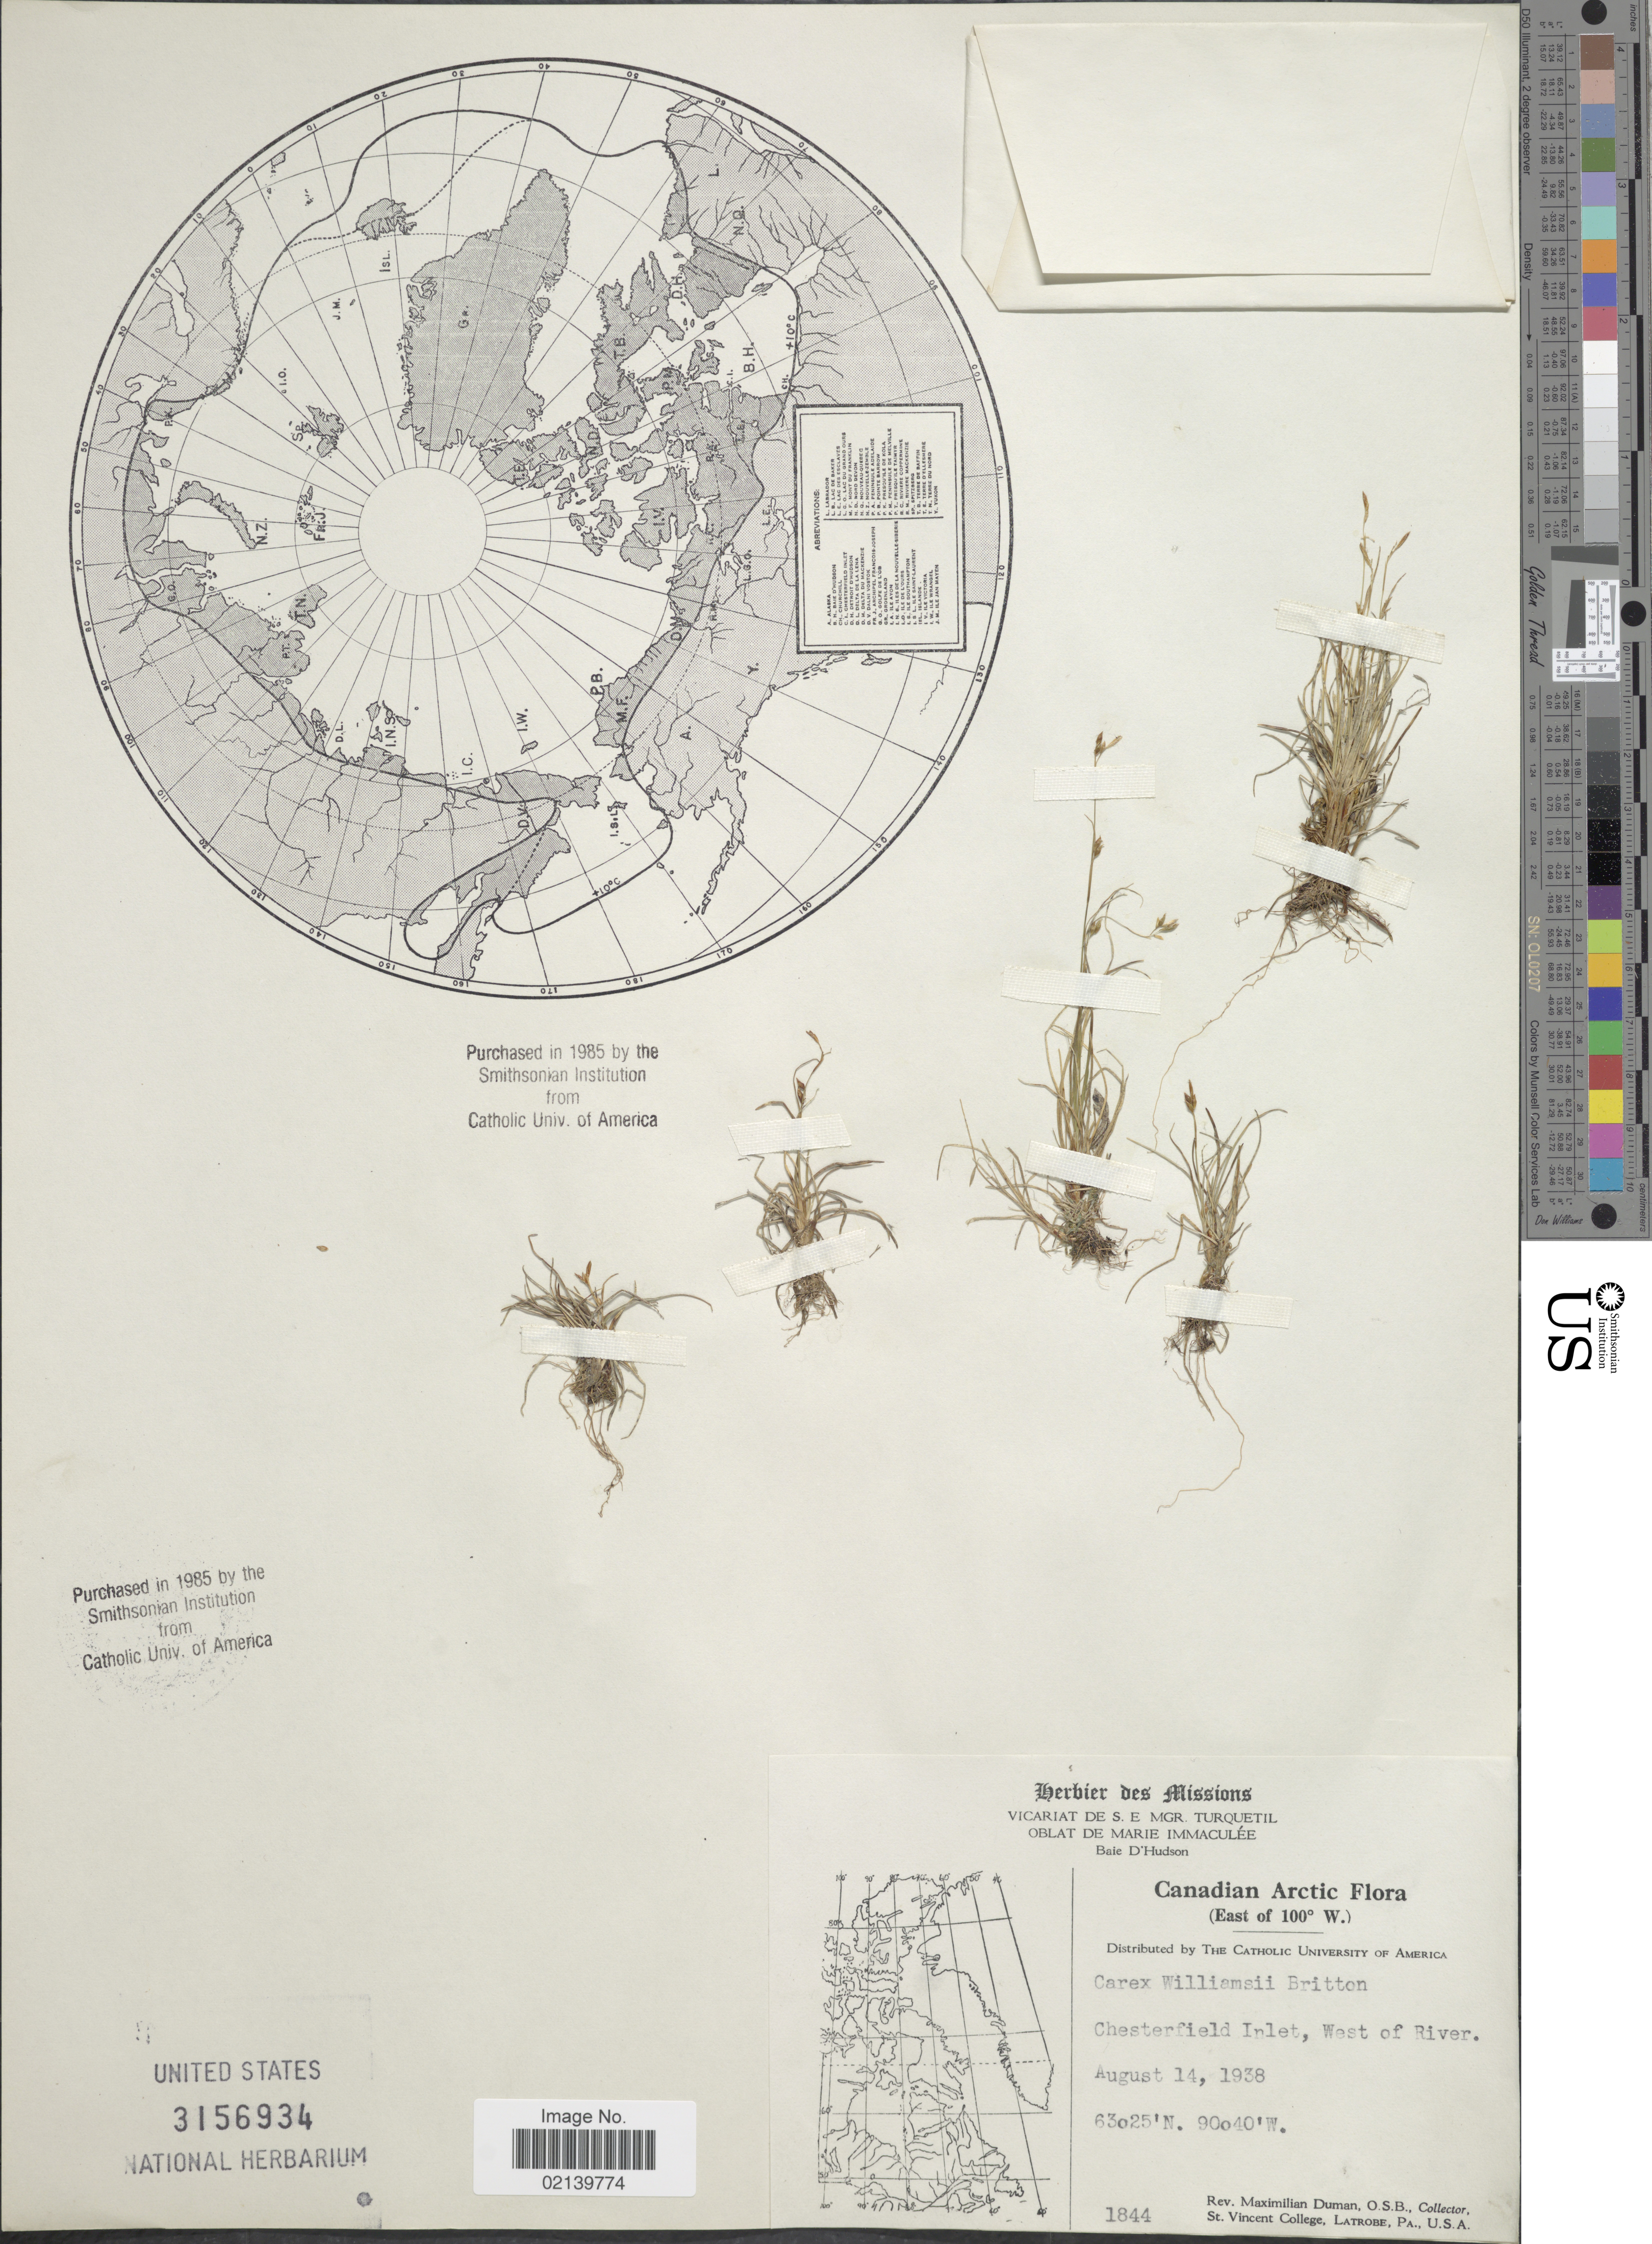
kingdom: Plantae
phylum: Tracheophyta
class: Liliopsida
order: Poales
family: Cyperaceae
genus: Carex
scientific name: Carex williamsii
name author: Britton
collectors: M. Duman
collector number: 1844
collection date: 1938-08-14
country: Canada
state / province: Nunavut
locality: Chesterfield Inlet, West of River (East of 100ºW.)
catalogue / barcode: US 3156934